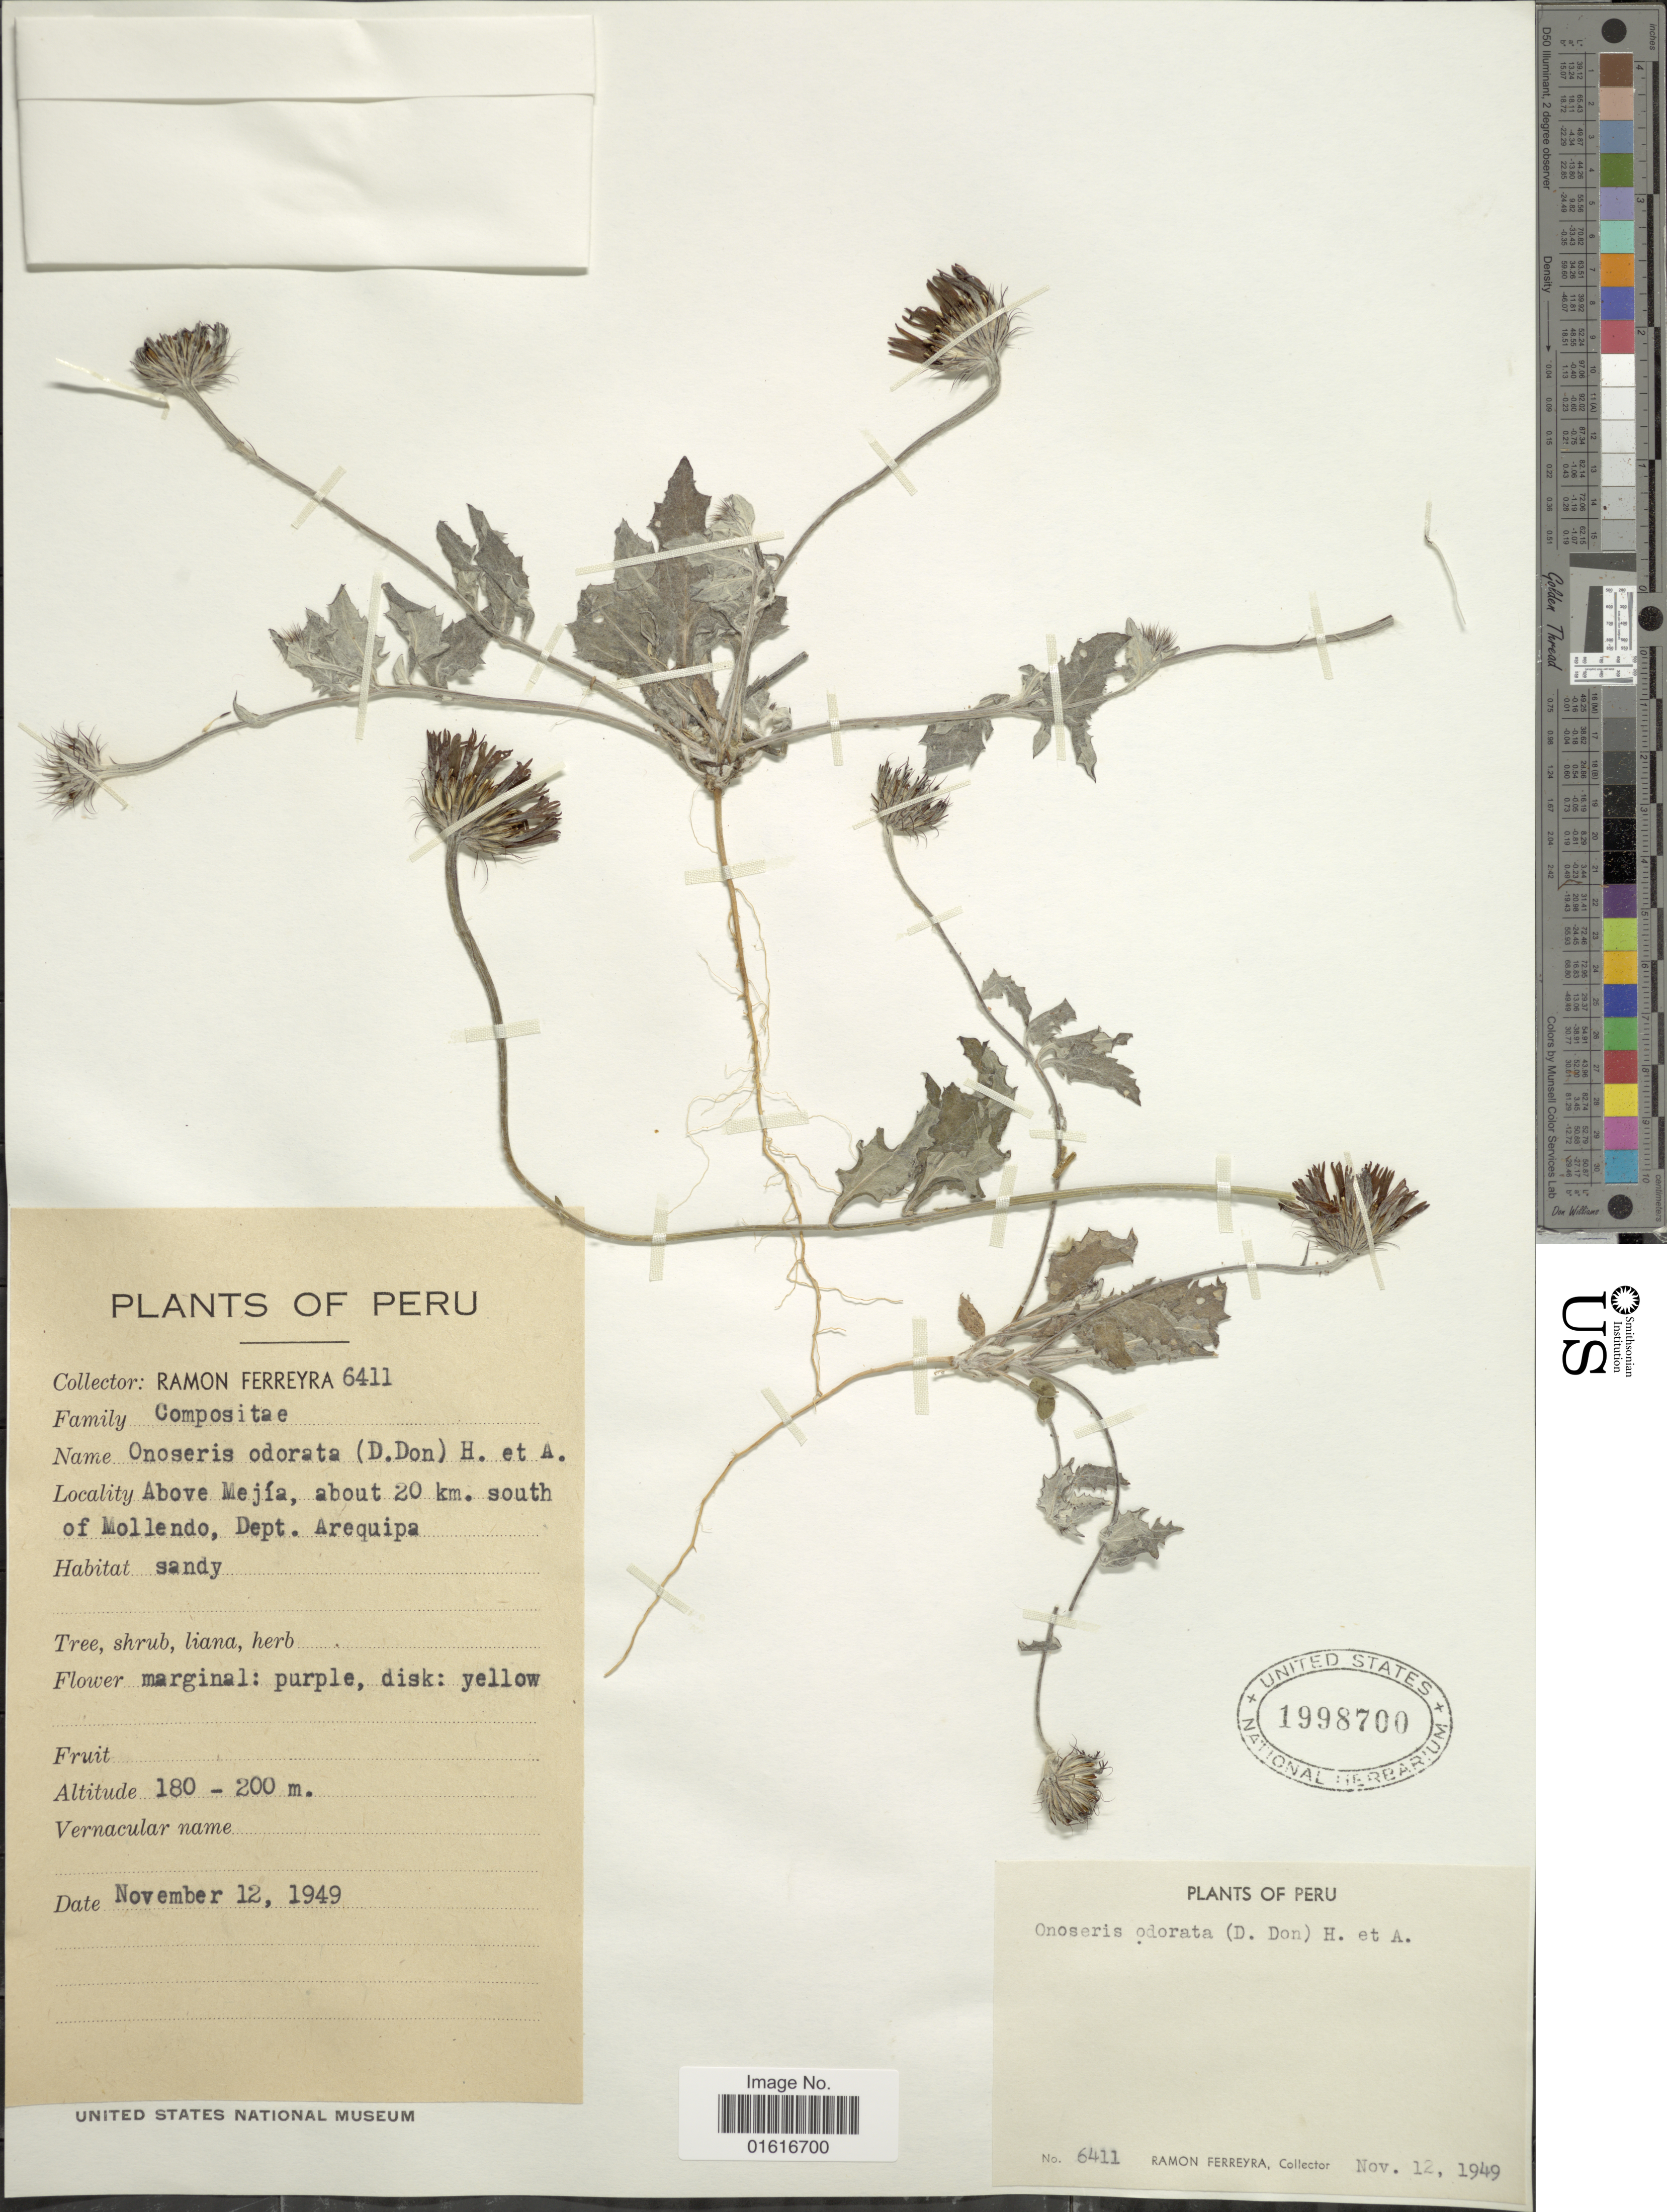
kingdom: Plantae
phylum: Tracheophyta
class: Magnoliopsida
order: Asterales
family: Asteraceae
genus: Onoseris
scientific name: Onoseris odorata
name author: (D. Don) Hook. & Arn.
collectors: R. A. Ferreyra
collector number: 6411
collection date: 1949-11-12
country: Peru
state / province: Arequipa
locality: Above Mejia, about 20 km south of Mollendo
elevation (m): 180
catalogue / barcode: US 1998700